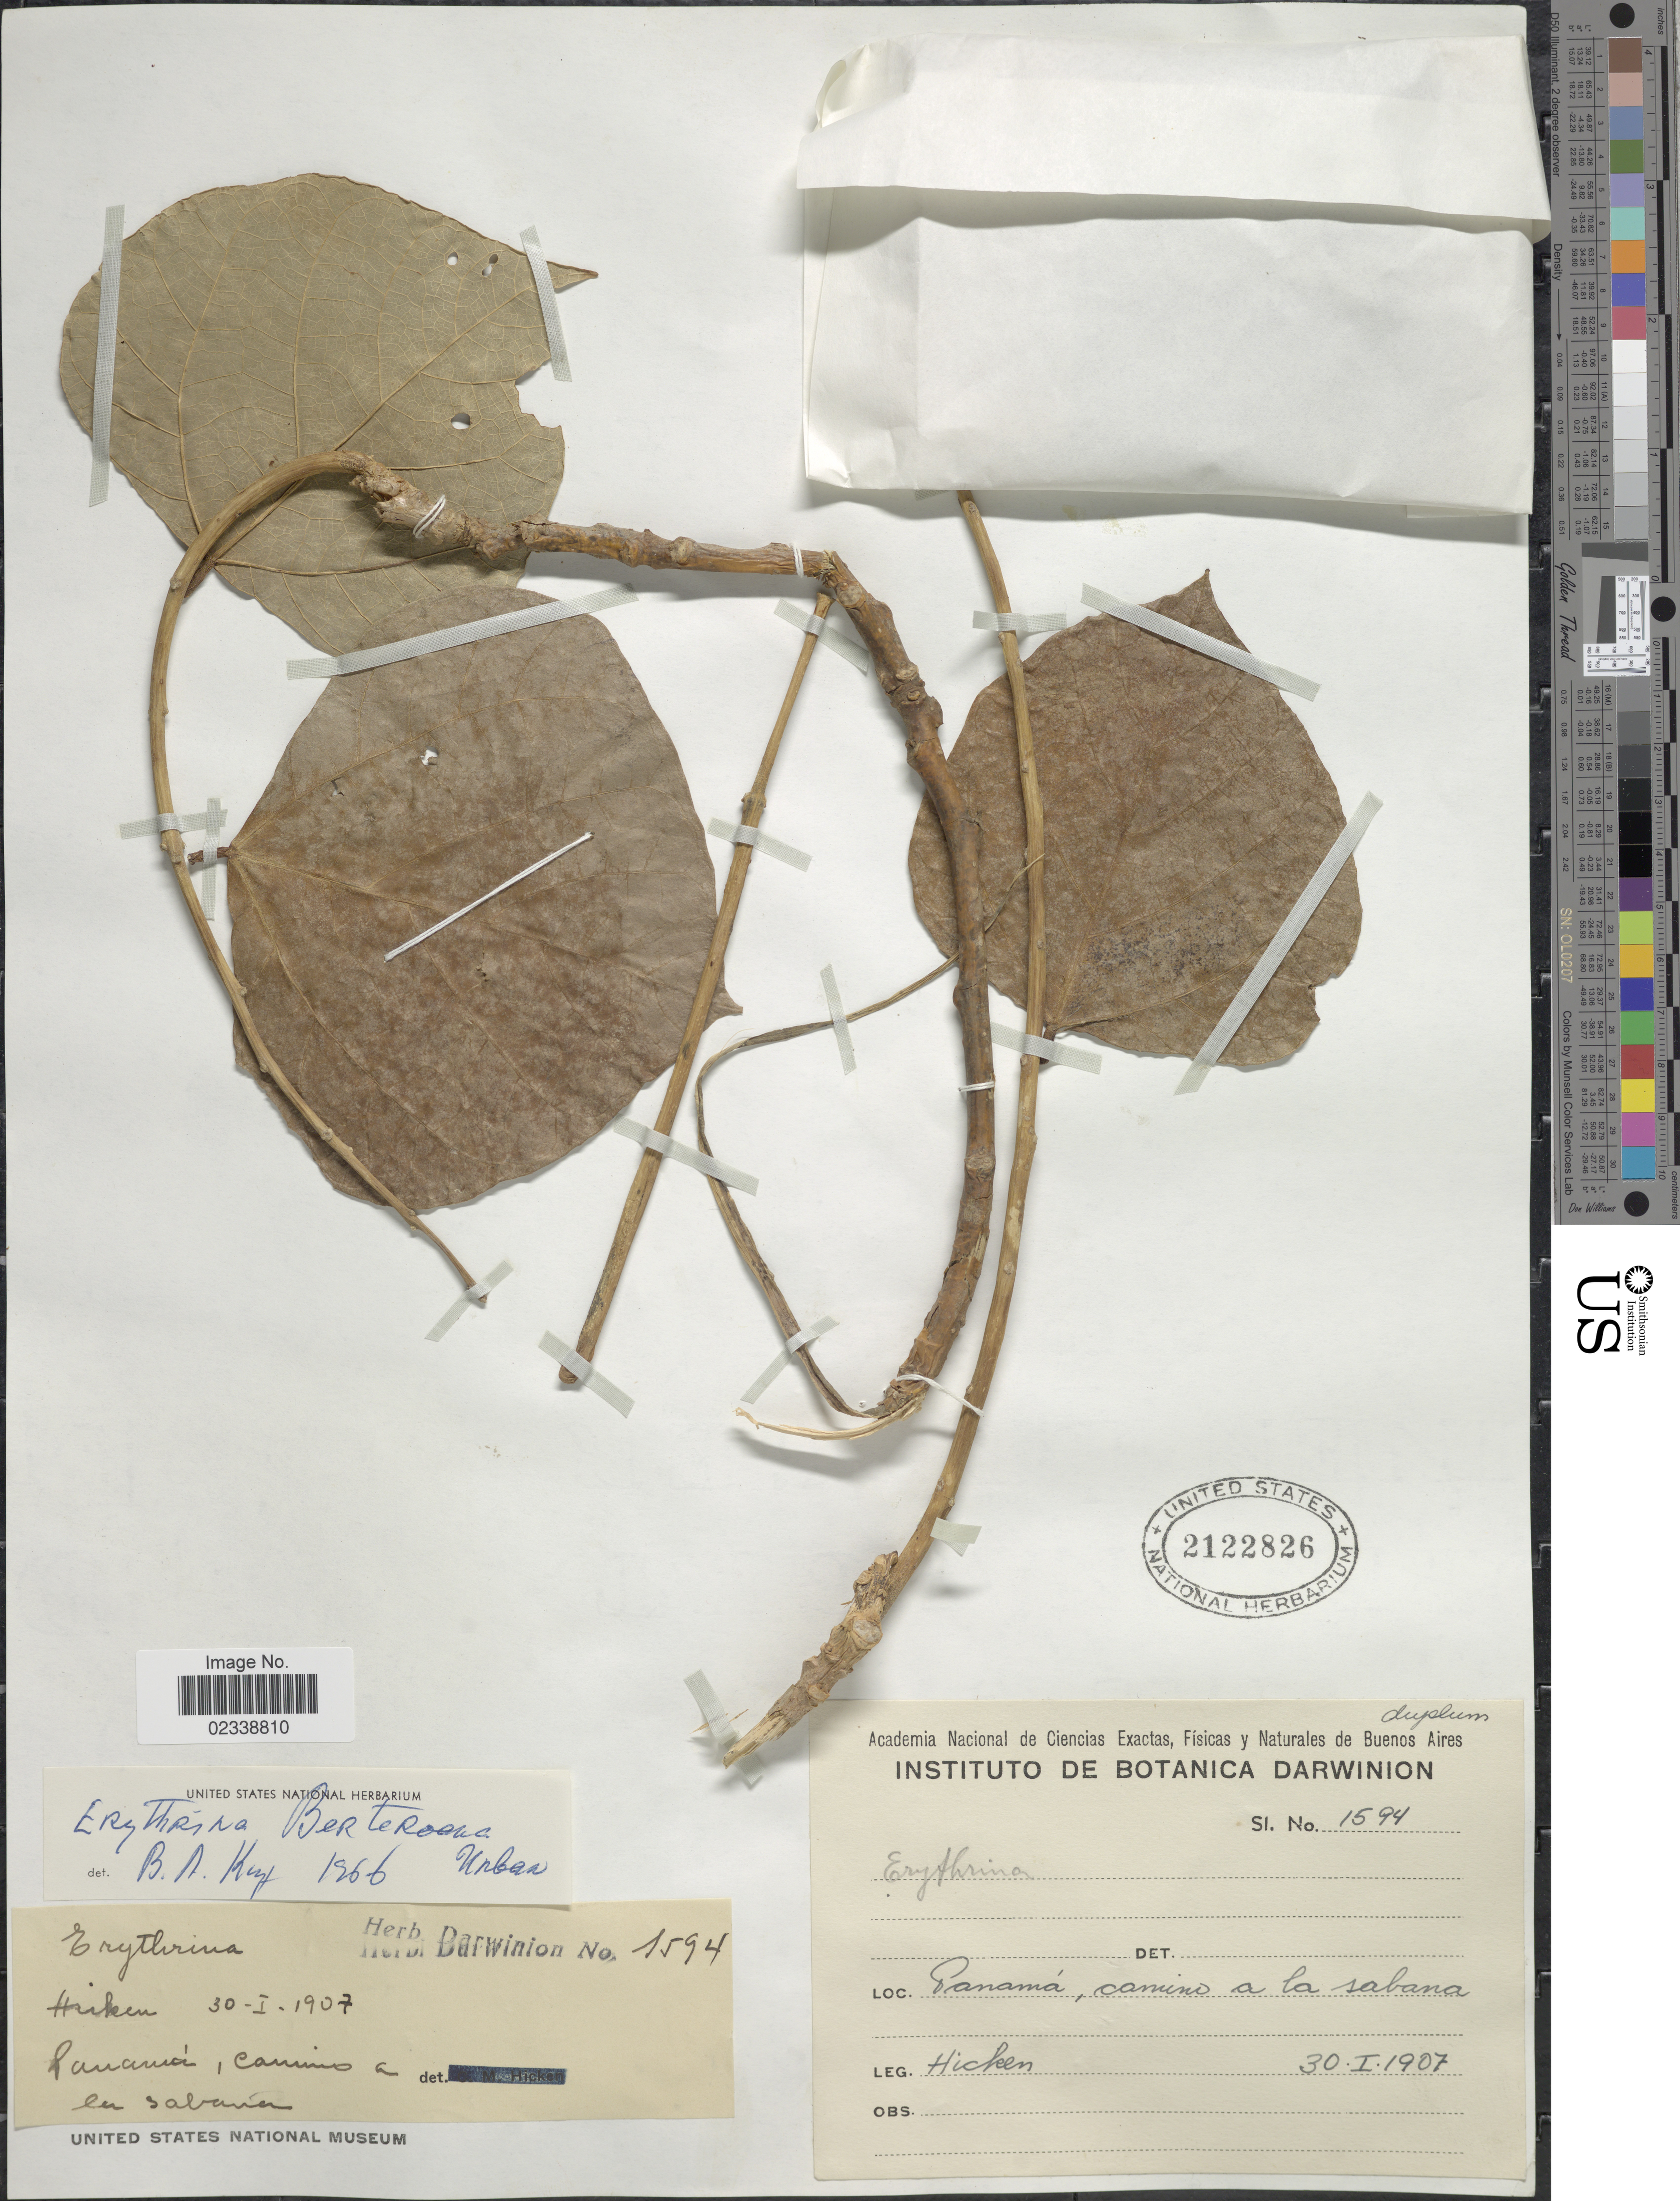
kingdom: Plantae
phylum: Tracheophyta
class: Magnoliopsida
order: Fabales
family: Fabaceae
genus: Erythrina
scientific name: Erythrina berteroana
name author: Urb.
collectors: Hicken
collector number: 1594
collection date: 1907-01-30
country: Panama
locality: Camino a la sabana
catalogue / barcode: US 2122826